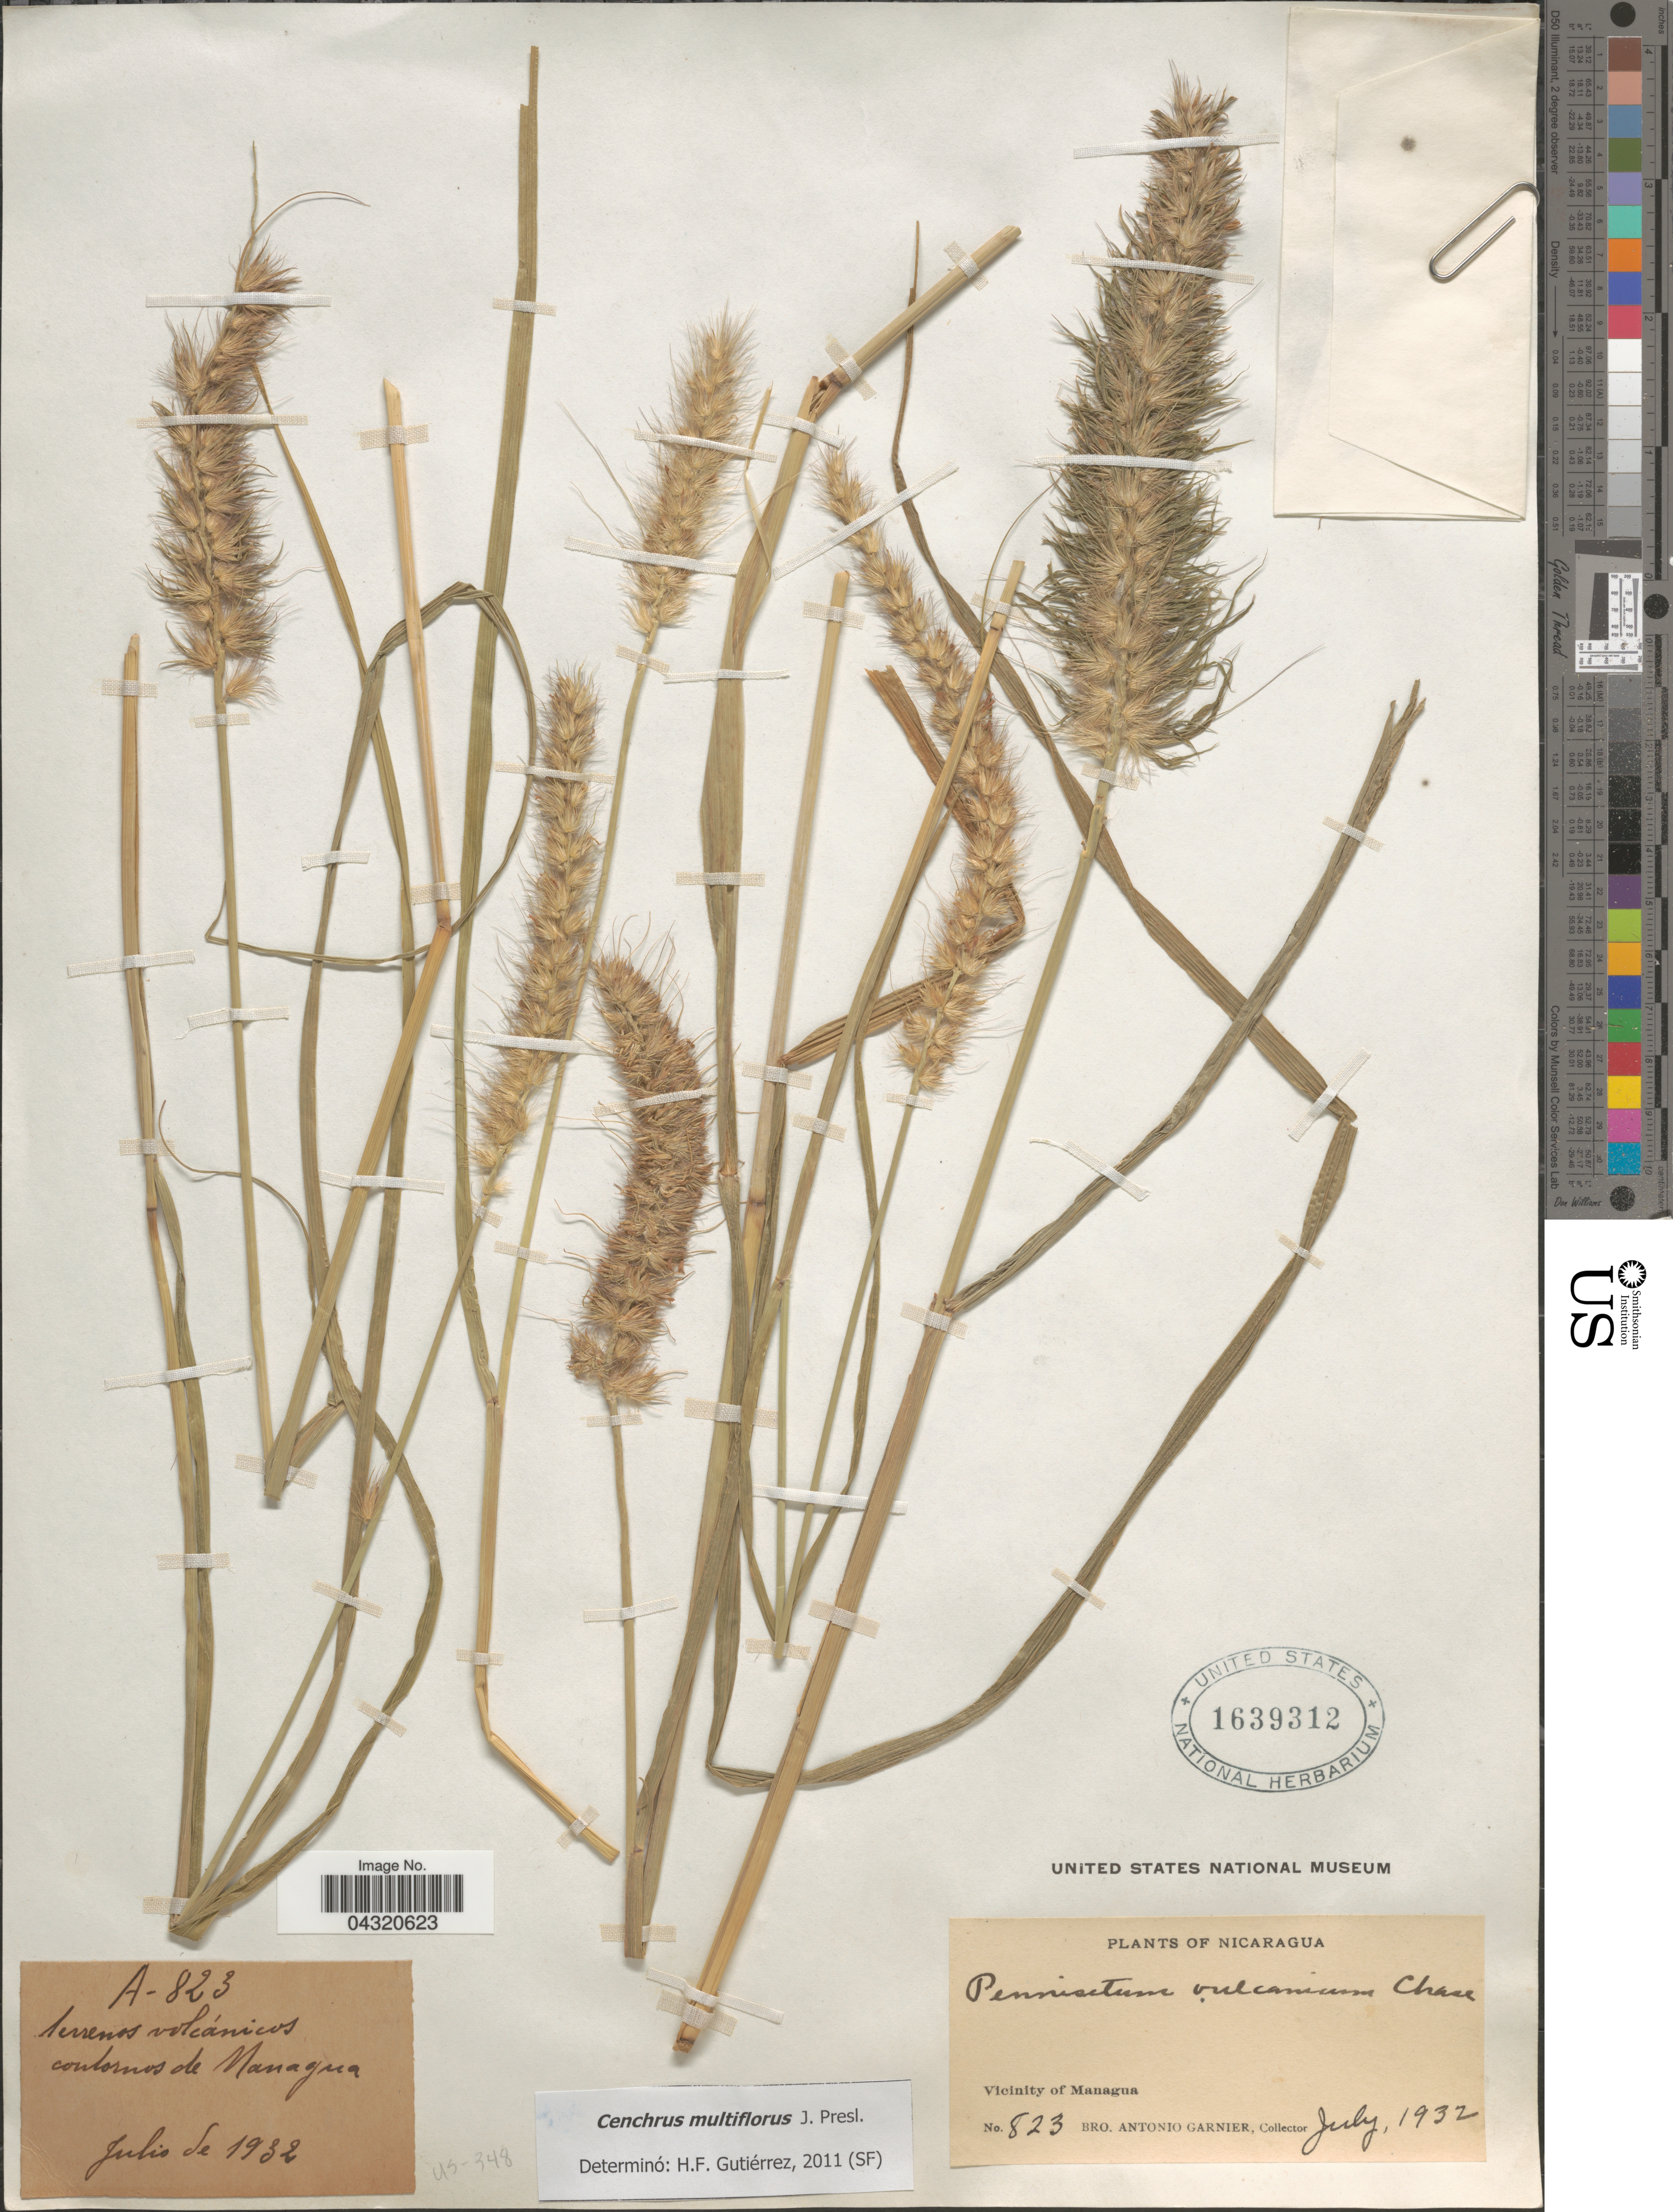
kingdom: Plantae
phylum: Tracheophyta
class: Liliopsida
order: Poales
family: Poaceae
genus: Cenchrus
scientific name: Cenchrus multiflorus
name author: C. Presl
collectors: Bro. A. Garnier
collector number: A823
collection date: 1932-07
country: Nicaragua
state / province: Managua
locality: Terrenes volcánicos coulornos de Managua. Vicinity of Managua.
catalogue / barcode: US 1639312